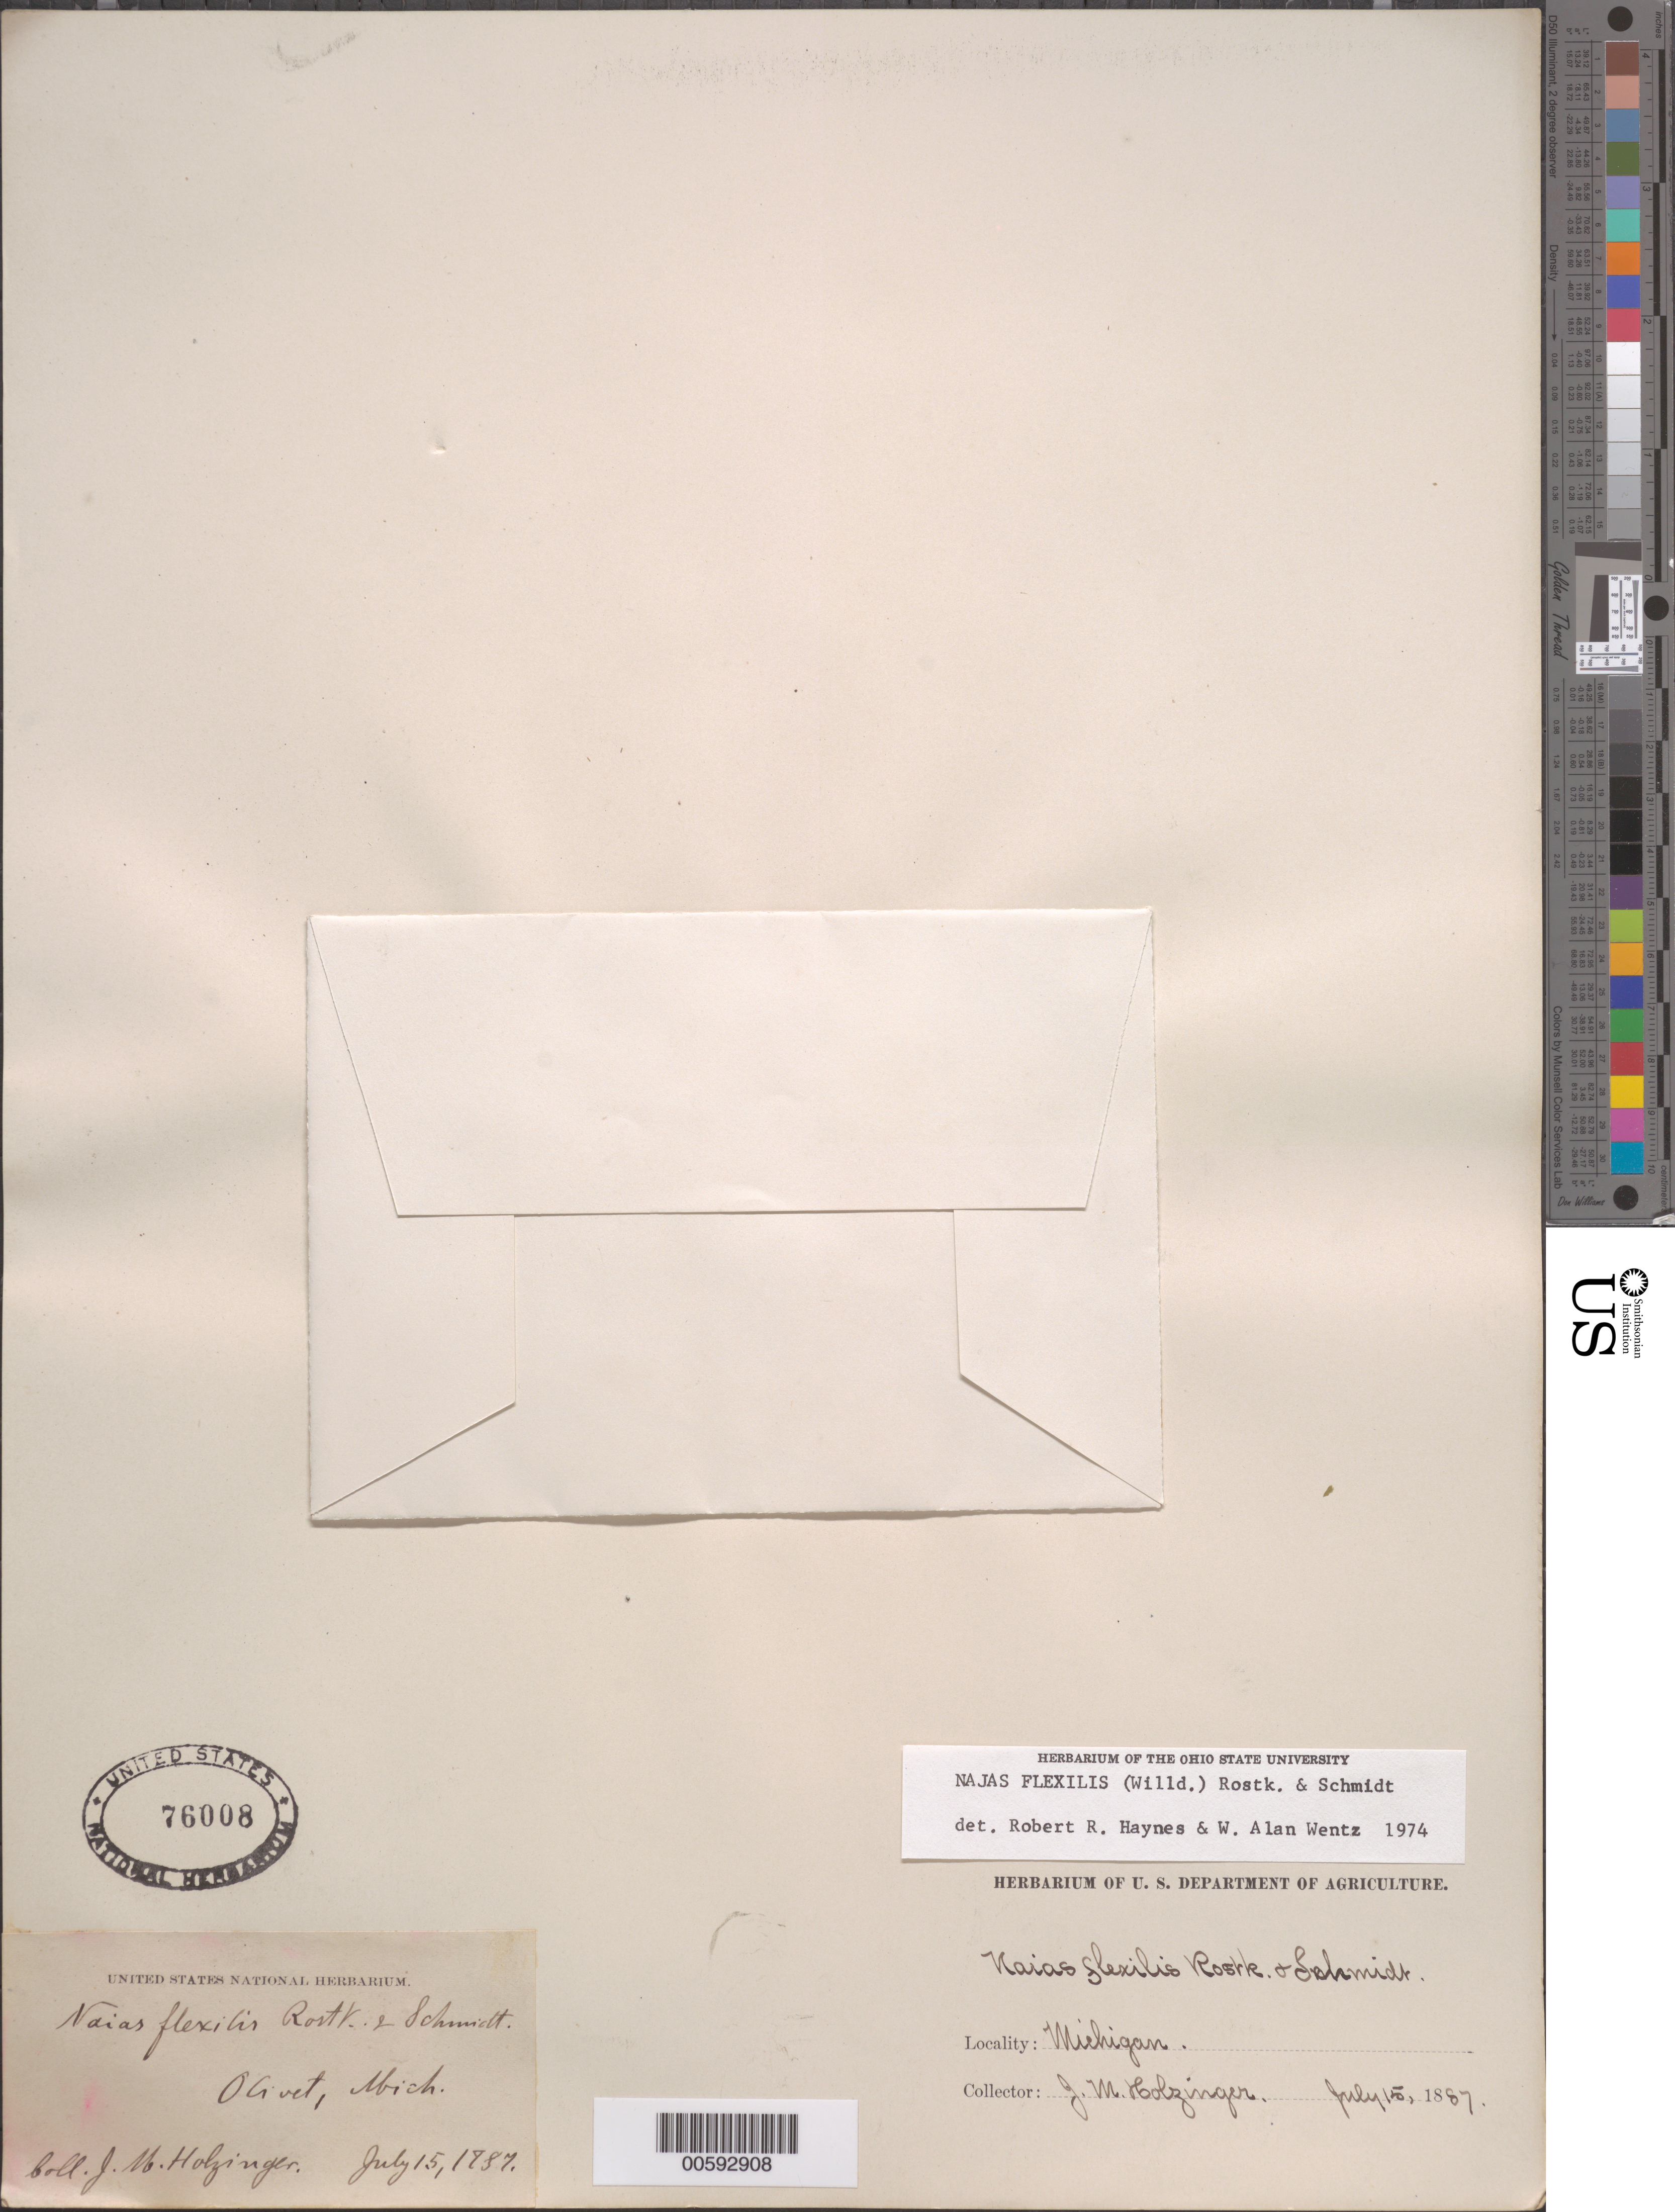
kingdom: Plantae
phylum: Tracheophyta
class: Liliopsida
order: Alismatales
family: Hydrocharitaceae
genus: Najas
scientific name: Najas flexilis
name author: (Willd.) Rostk. & Schmidt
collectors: J. M. Holzinger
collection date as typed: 15 Jul 1887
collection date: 1887-07-15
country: United States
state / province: Michigan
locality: Olivet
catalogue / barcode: US 76008